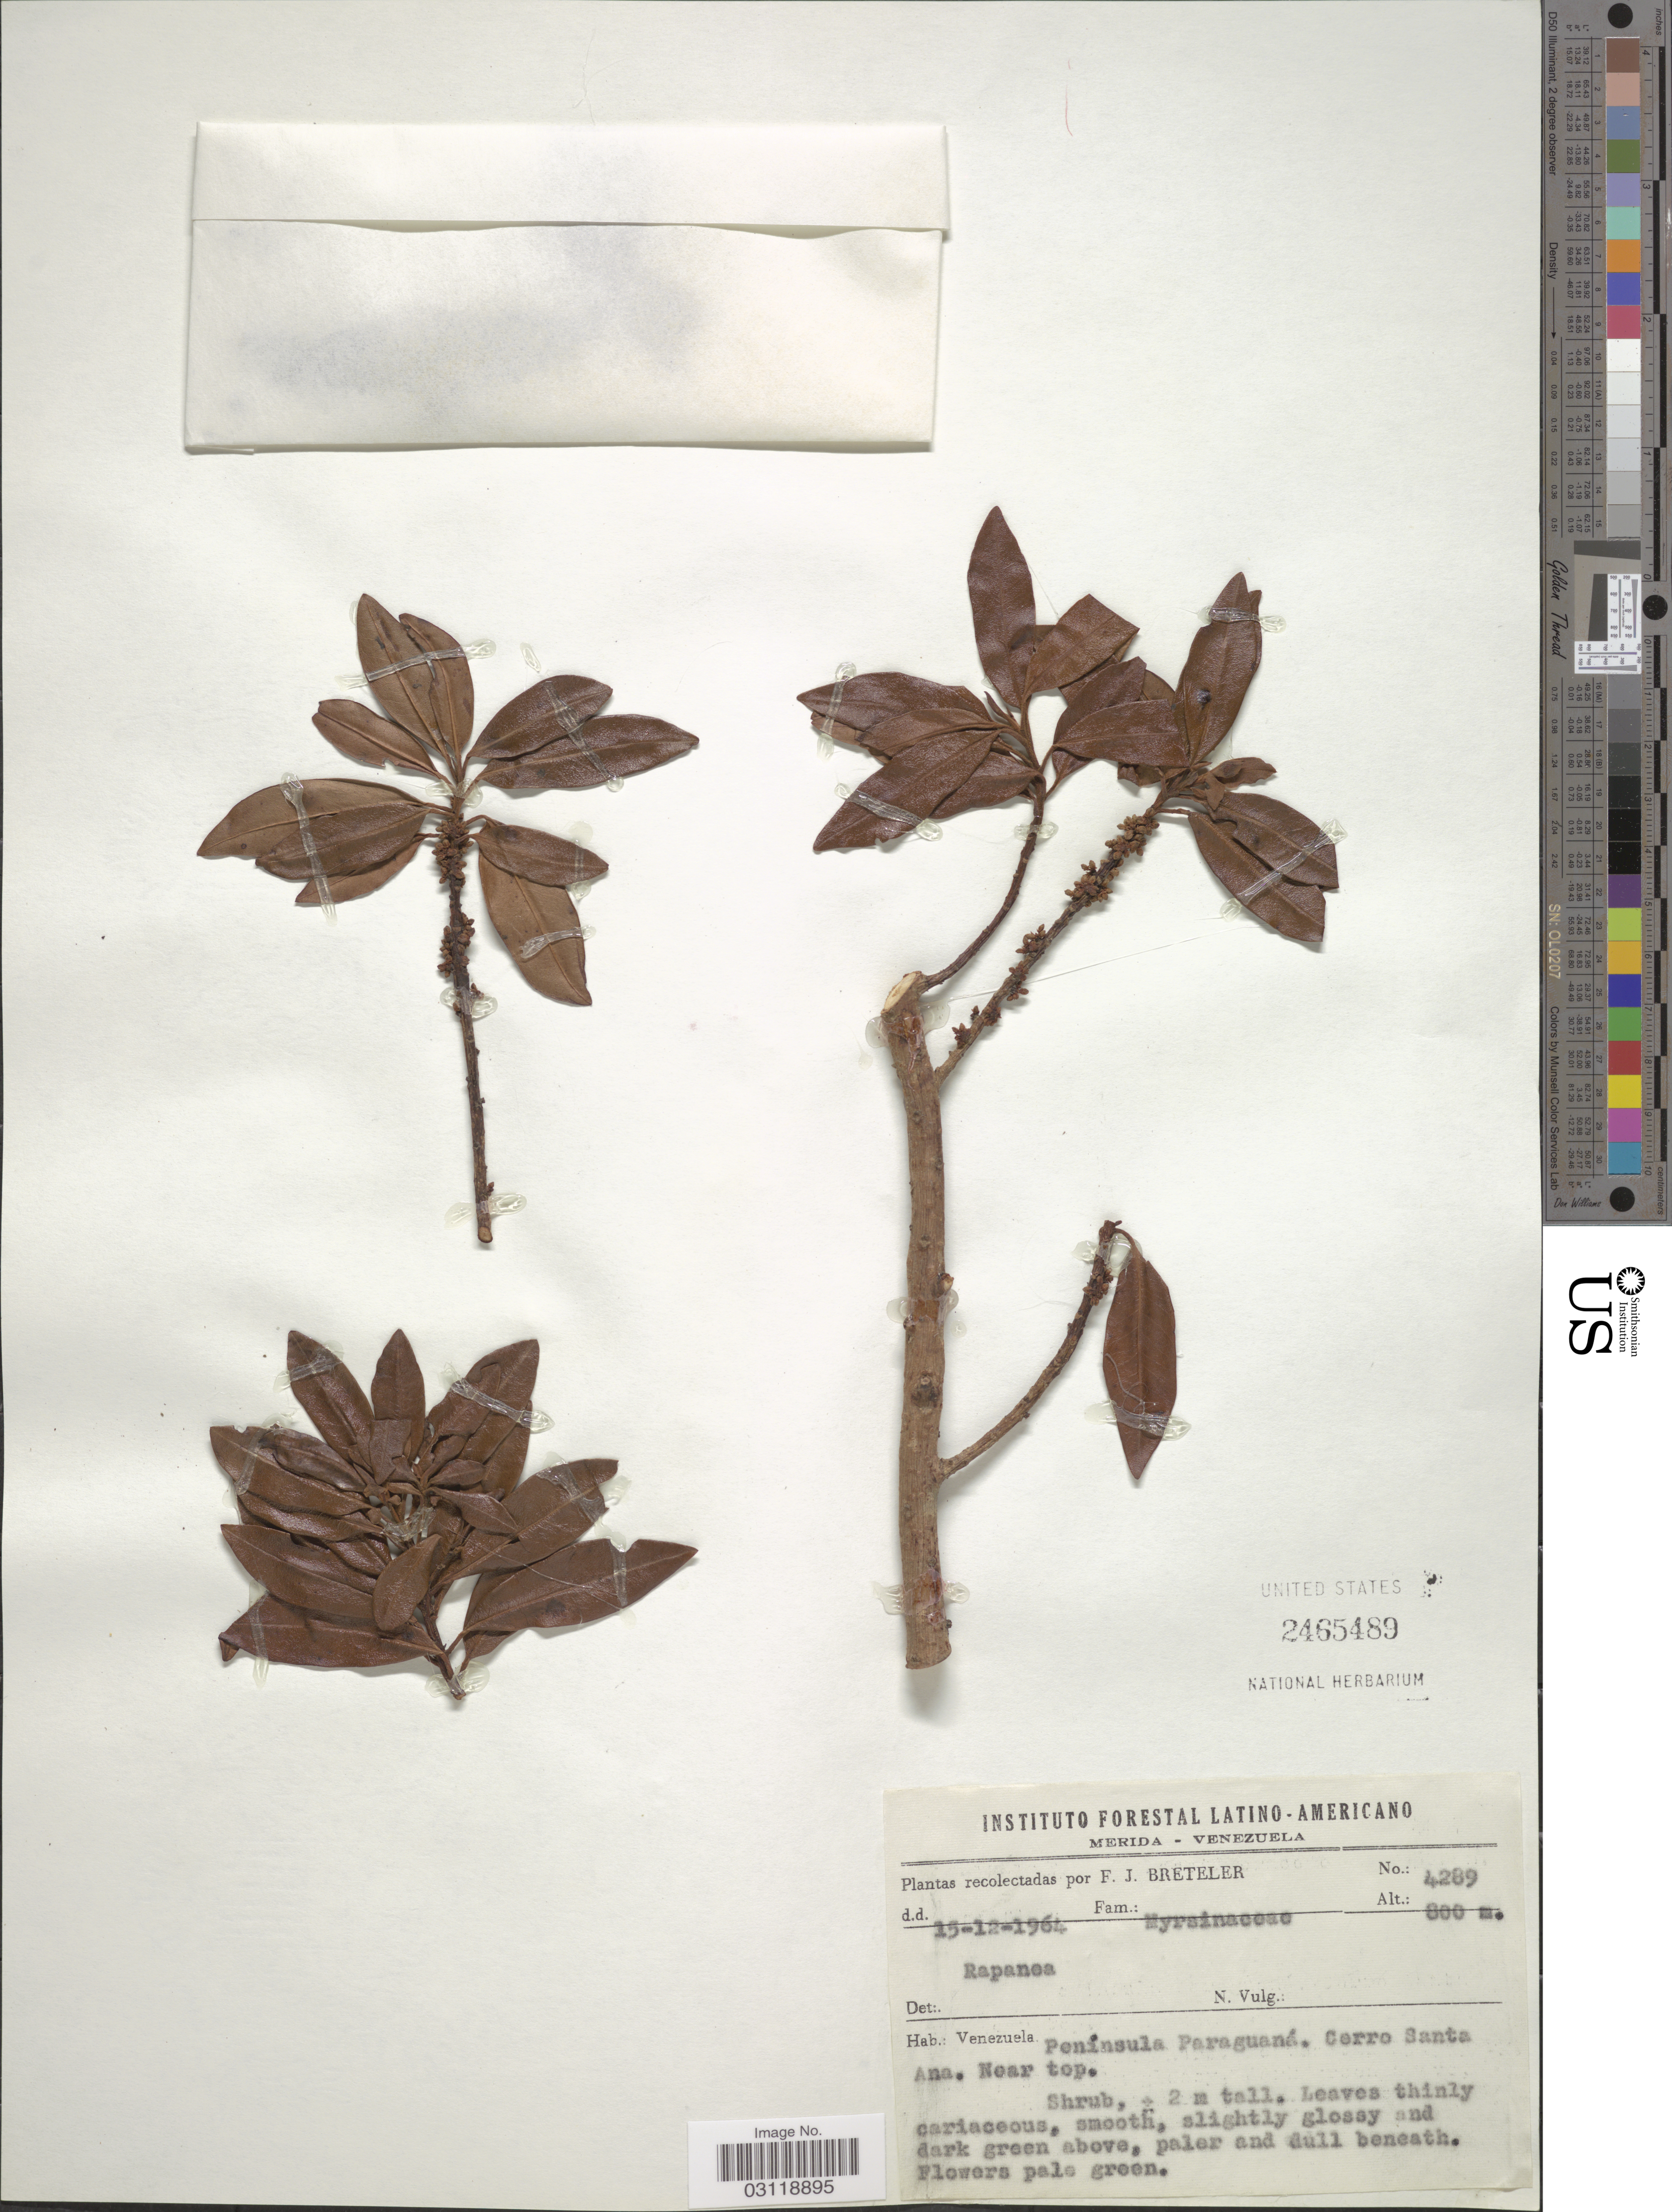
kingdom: Plantae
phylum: Tracheophyta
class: Magnoliopsida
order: Ericales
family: Primulaceae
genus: Rapanea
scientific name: Rapanea sp.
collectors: F. J. Breteler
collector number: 4289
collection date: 1964-12-15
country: Venezuela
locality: Península Paraguaná. Cerro Santa Ana. Near top.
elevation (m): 800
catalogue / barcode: US 2465489